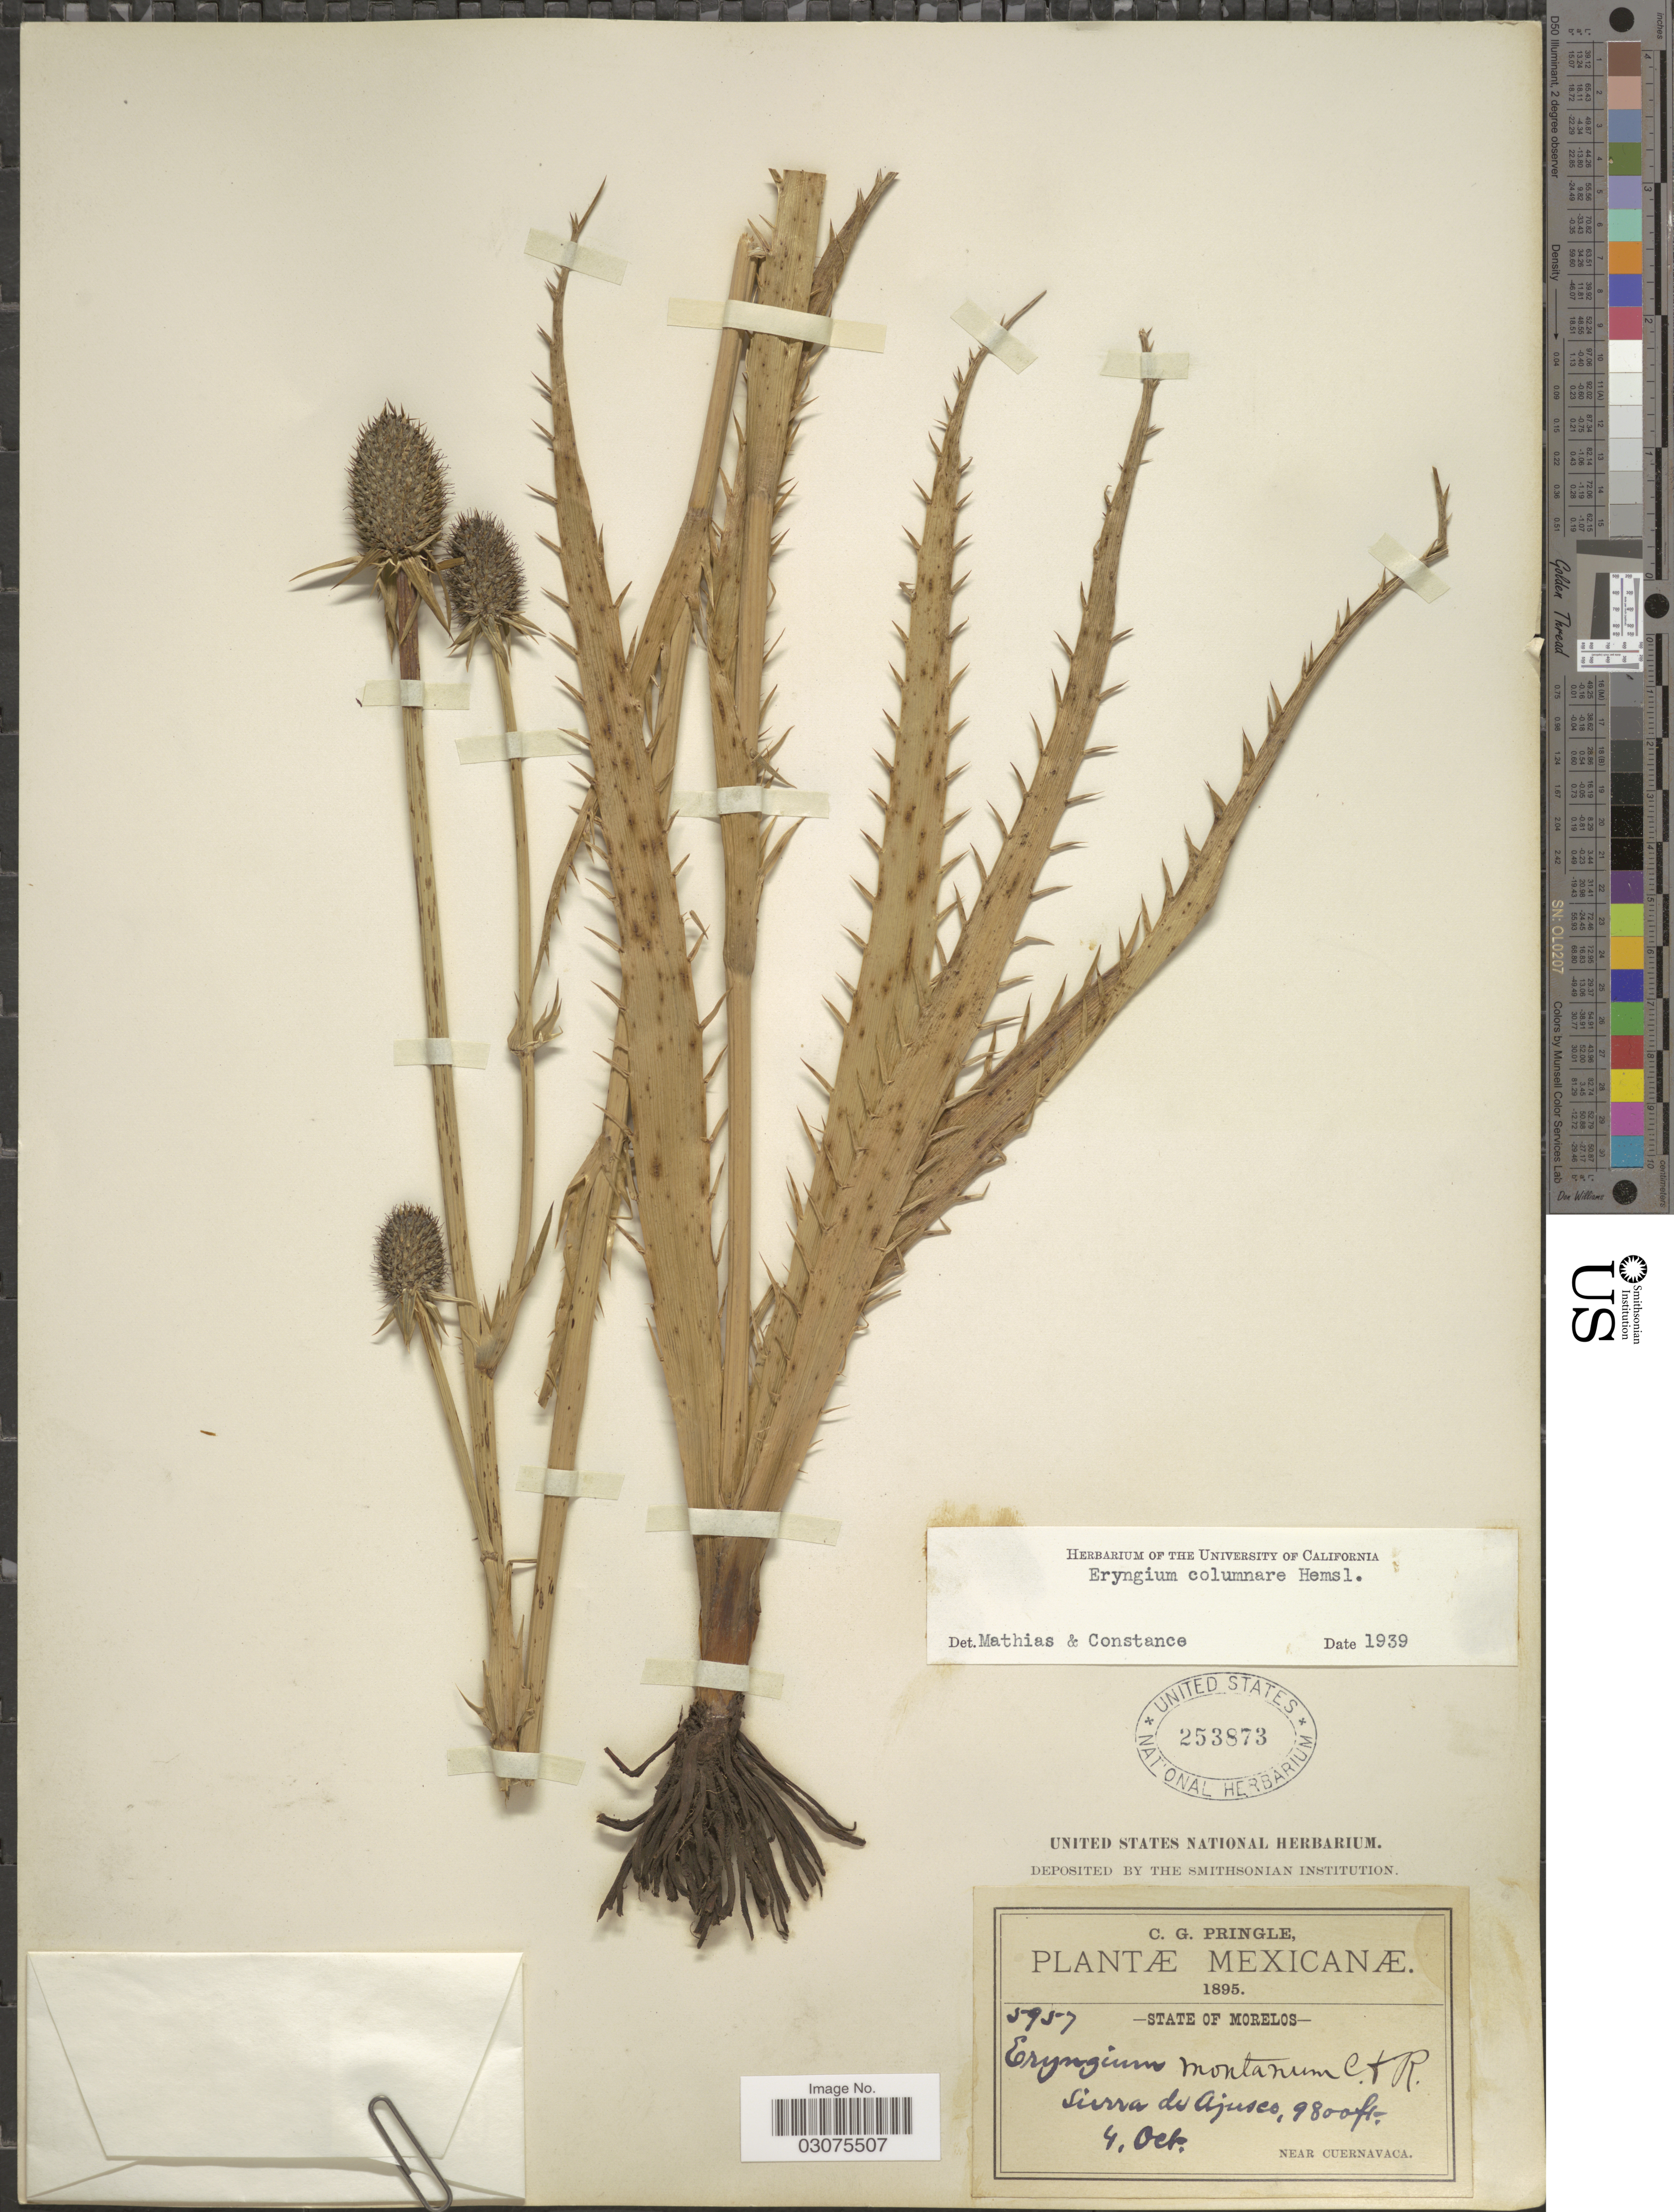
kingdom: Plantae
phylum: Tracheophyta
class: Magnoliopsida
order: Apiales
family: Apiaceae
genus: Eryngium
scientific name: Eryngium columnare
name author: Hemsl.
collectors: C. G. Pringle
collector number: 5957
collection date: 1895-10-04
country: Mexico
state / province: Morelos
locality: Sierra de Ajusco, Near Cuernavaca.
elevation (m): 2987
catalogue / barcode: US 253873